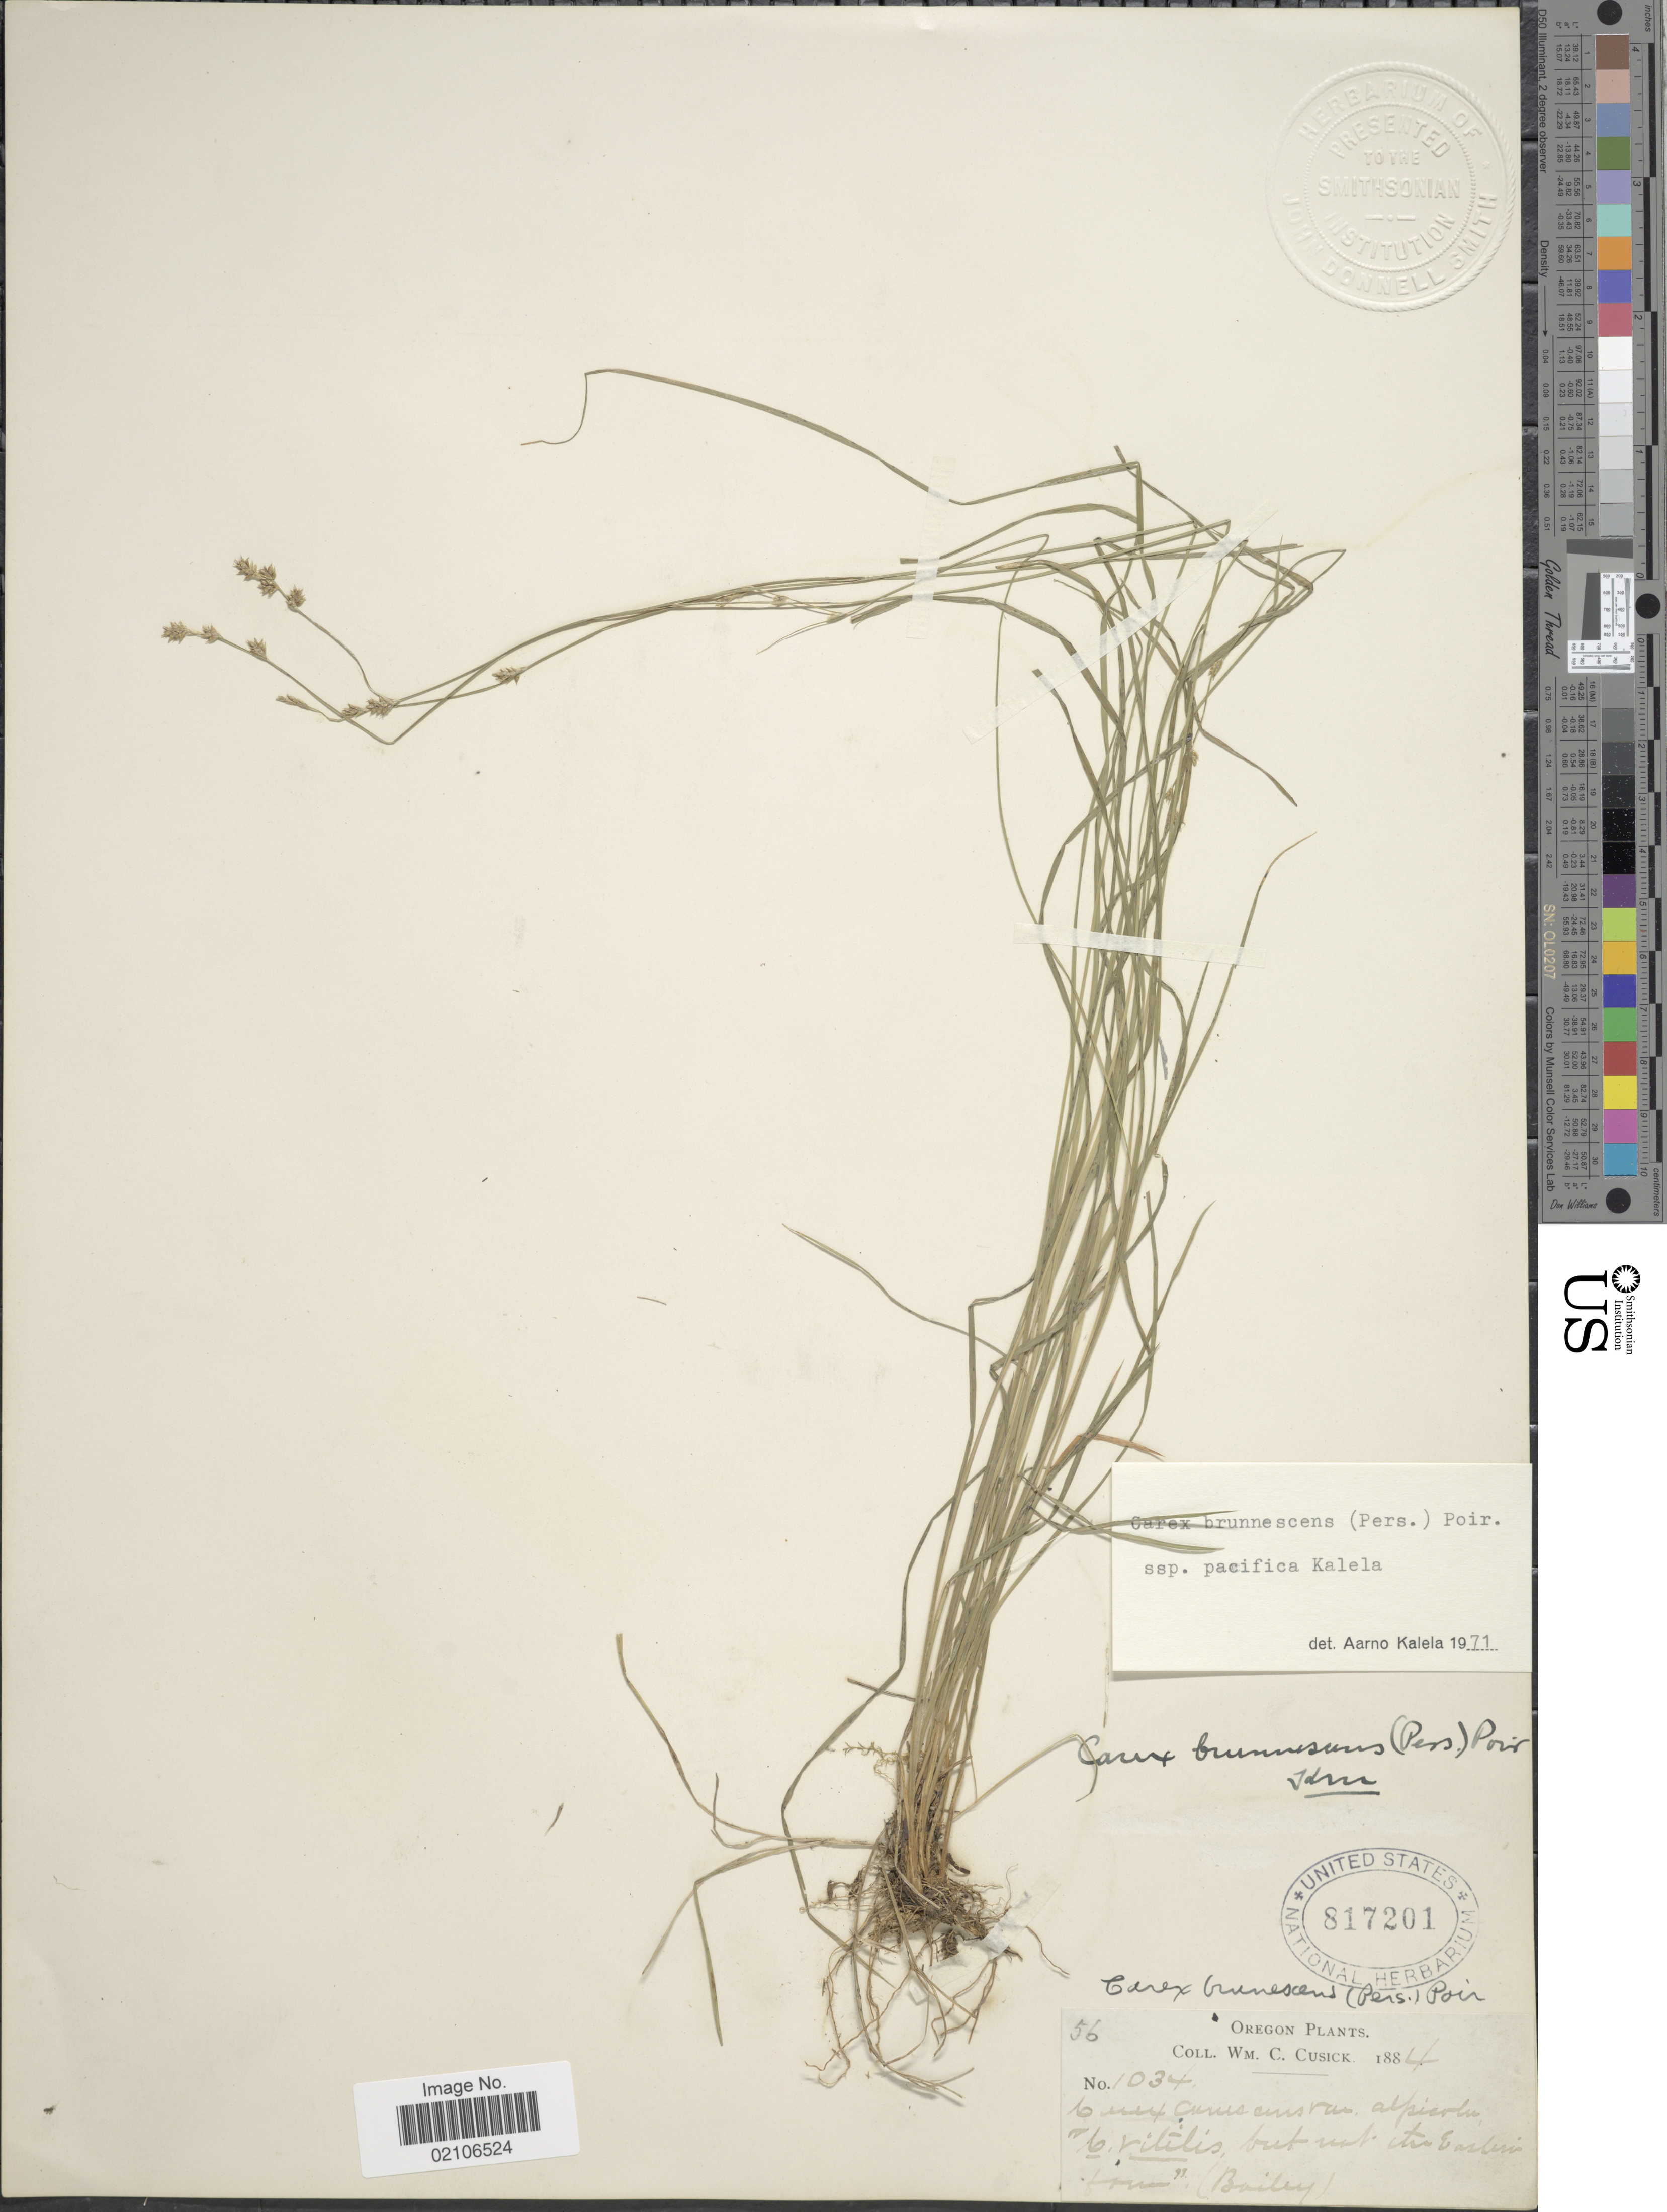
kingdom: Plantae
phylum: Tracheophyta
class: Liliopsida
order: Poales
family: Cyperaceae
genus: Carex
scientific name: Carex brunnescens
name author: (Pers.) Poir.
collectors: ex herb. Wm. C. Cusick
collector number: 1034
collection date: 1884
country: United States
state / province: Oregon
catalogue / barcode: US 817201